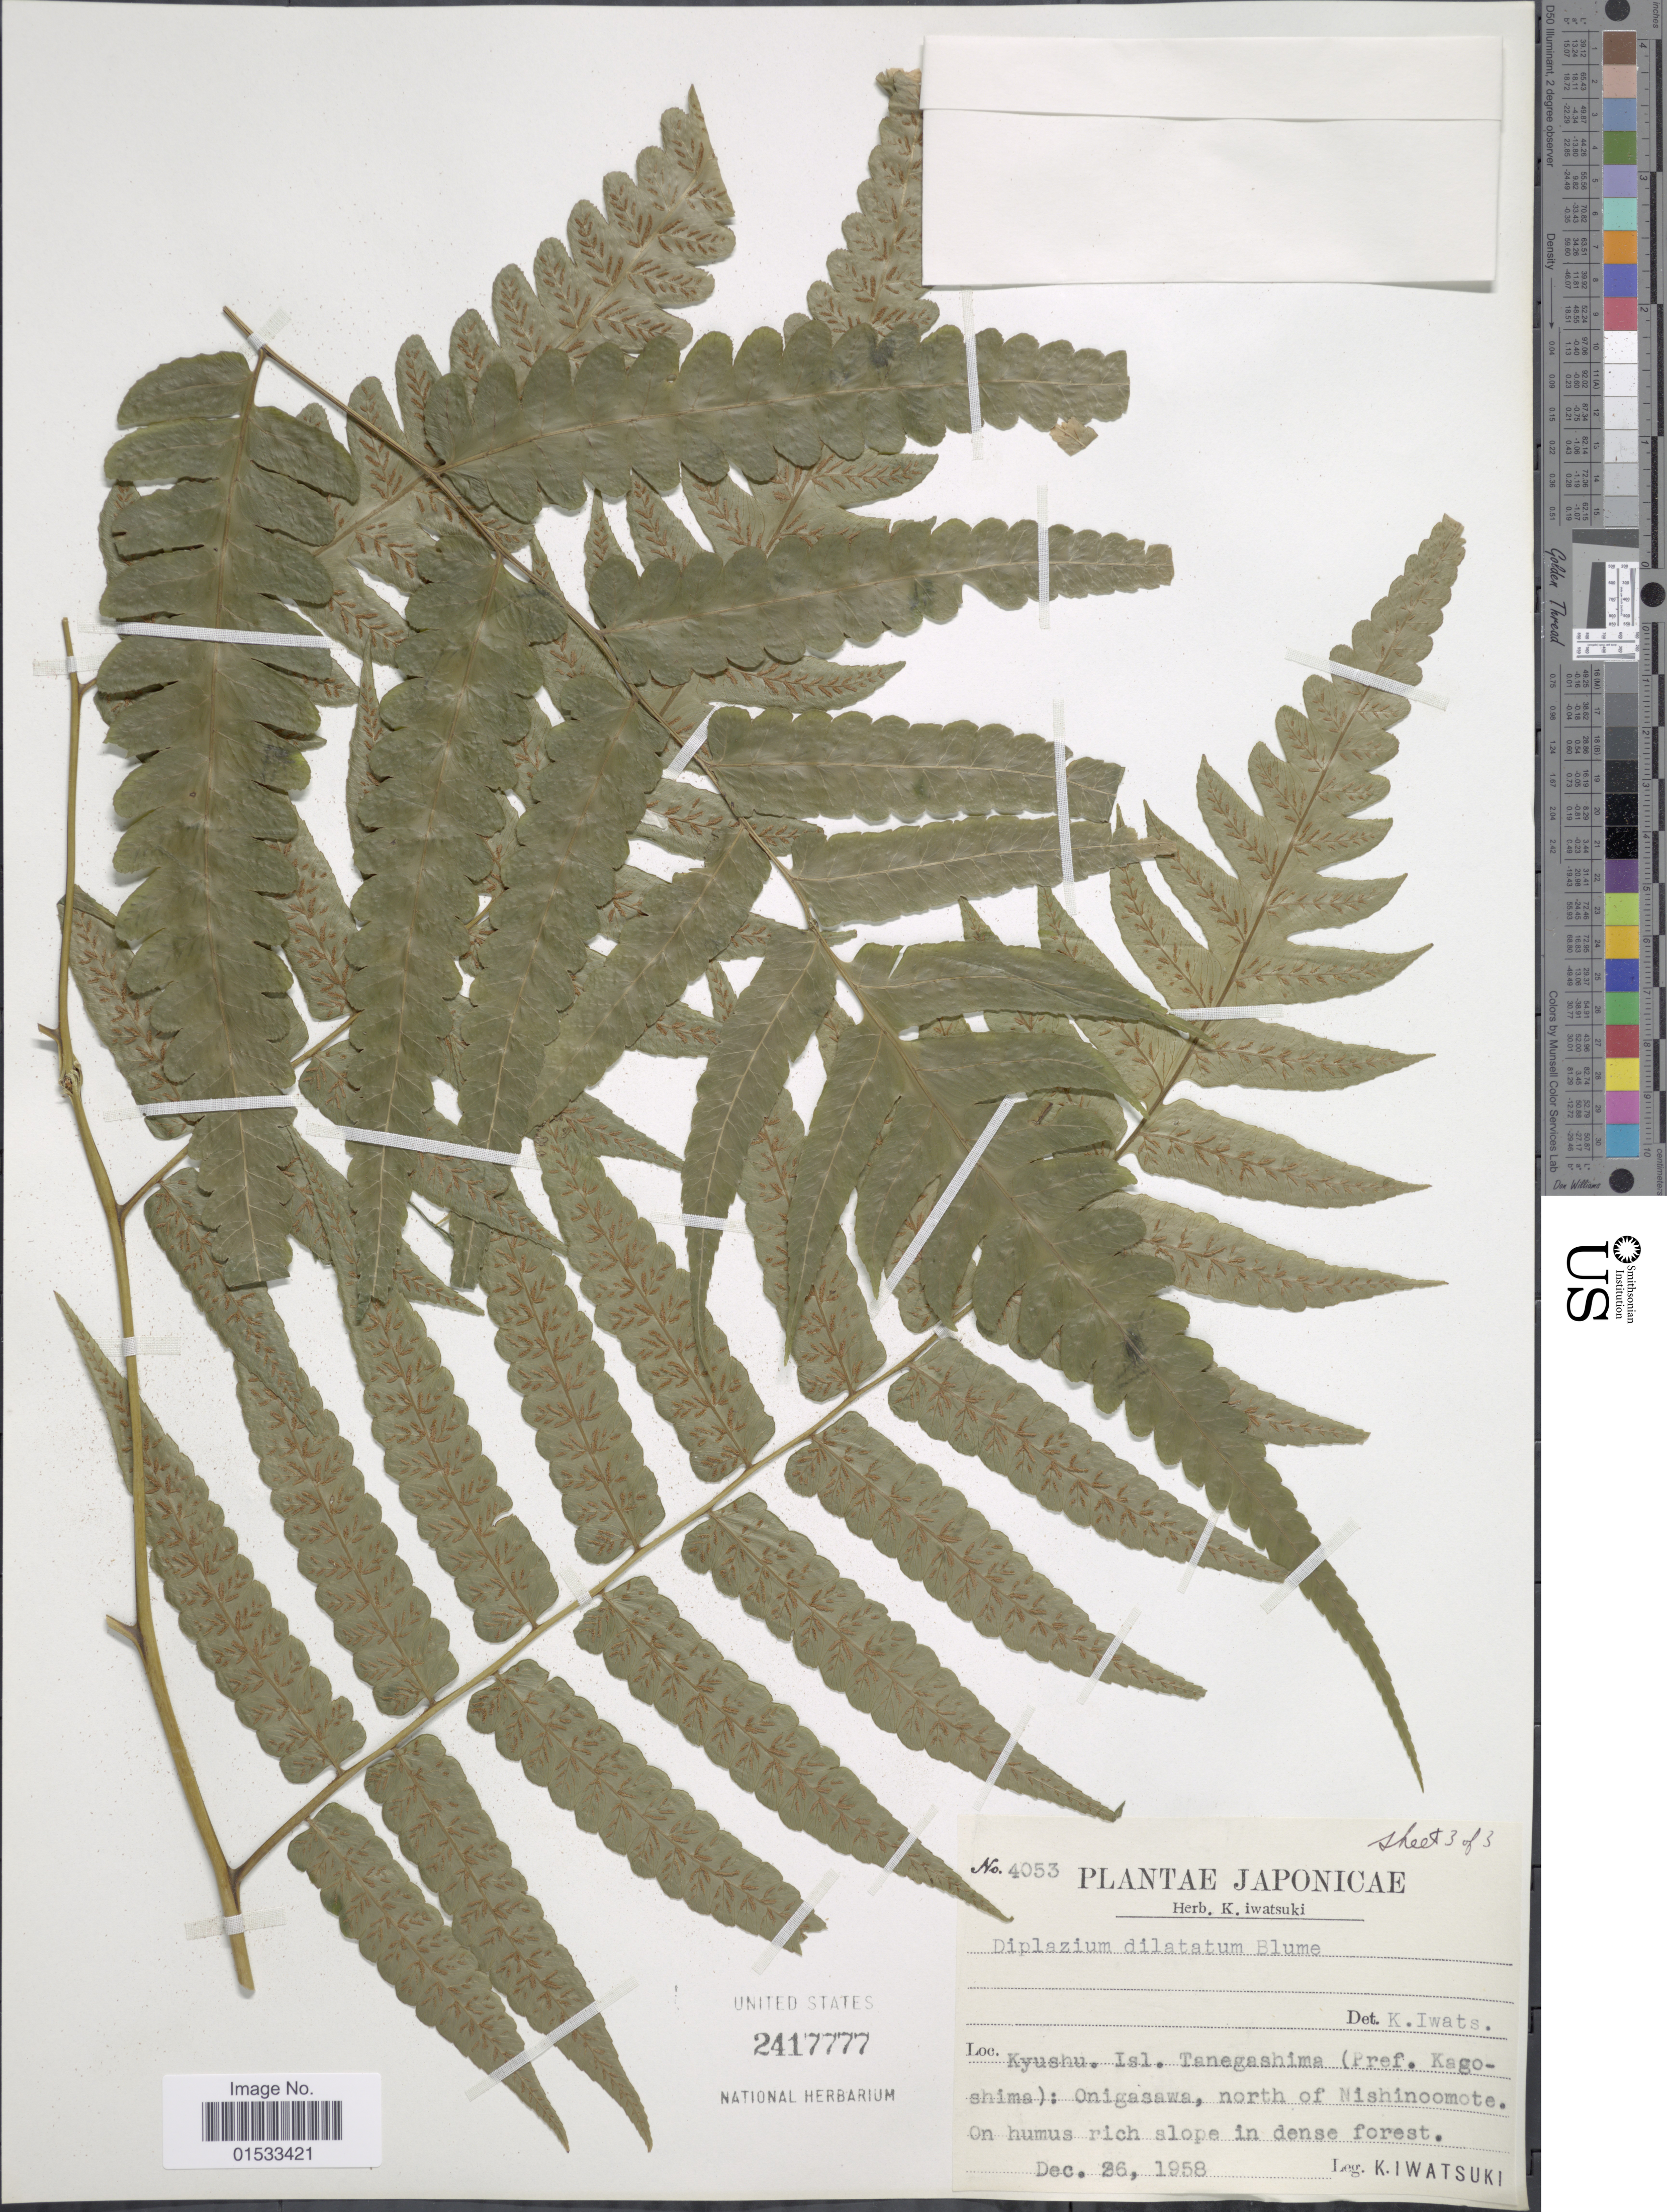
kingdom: Plantae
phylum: Tracheophyta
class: Polypodiopsida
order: Polypodiales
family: Athyriaceae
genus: Diplazium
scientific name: Diplazium dilatatum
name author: Blume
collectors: K. Iwatsuki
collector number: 4053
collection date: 1958-12-26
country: Japan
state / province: Kagosima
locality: Kyushu. Isl. Tanegashima, Onigasawa, north of Nishinoomote.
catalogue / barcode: US 2417777